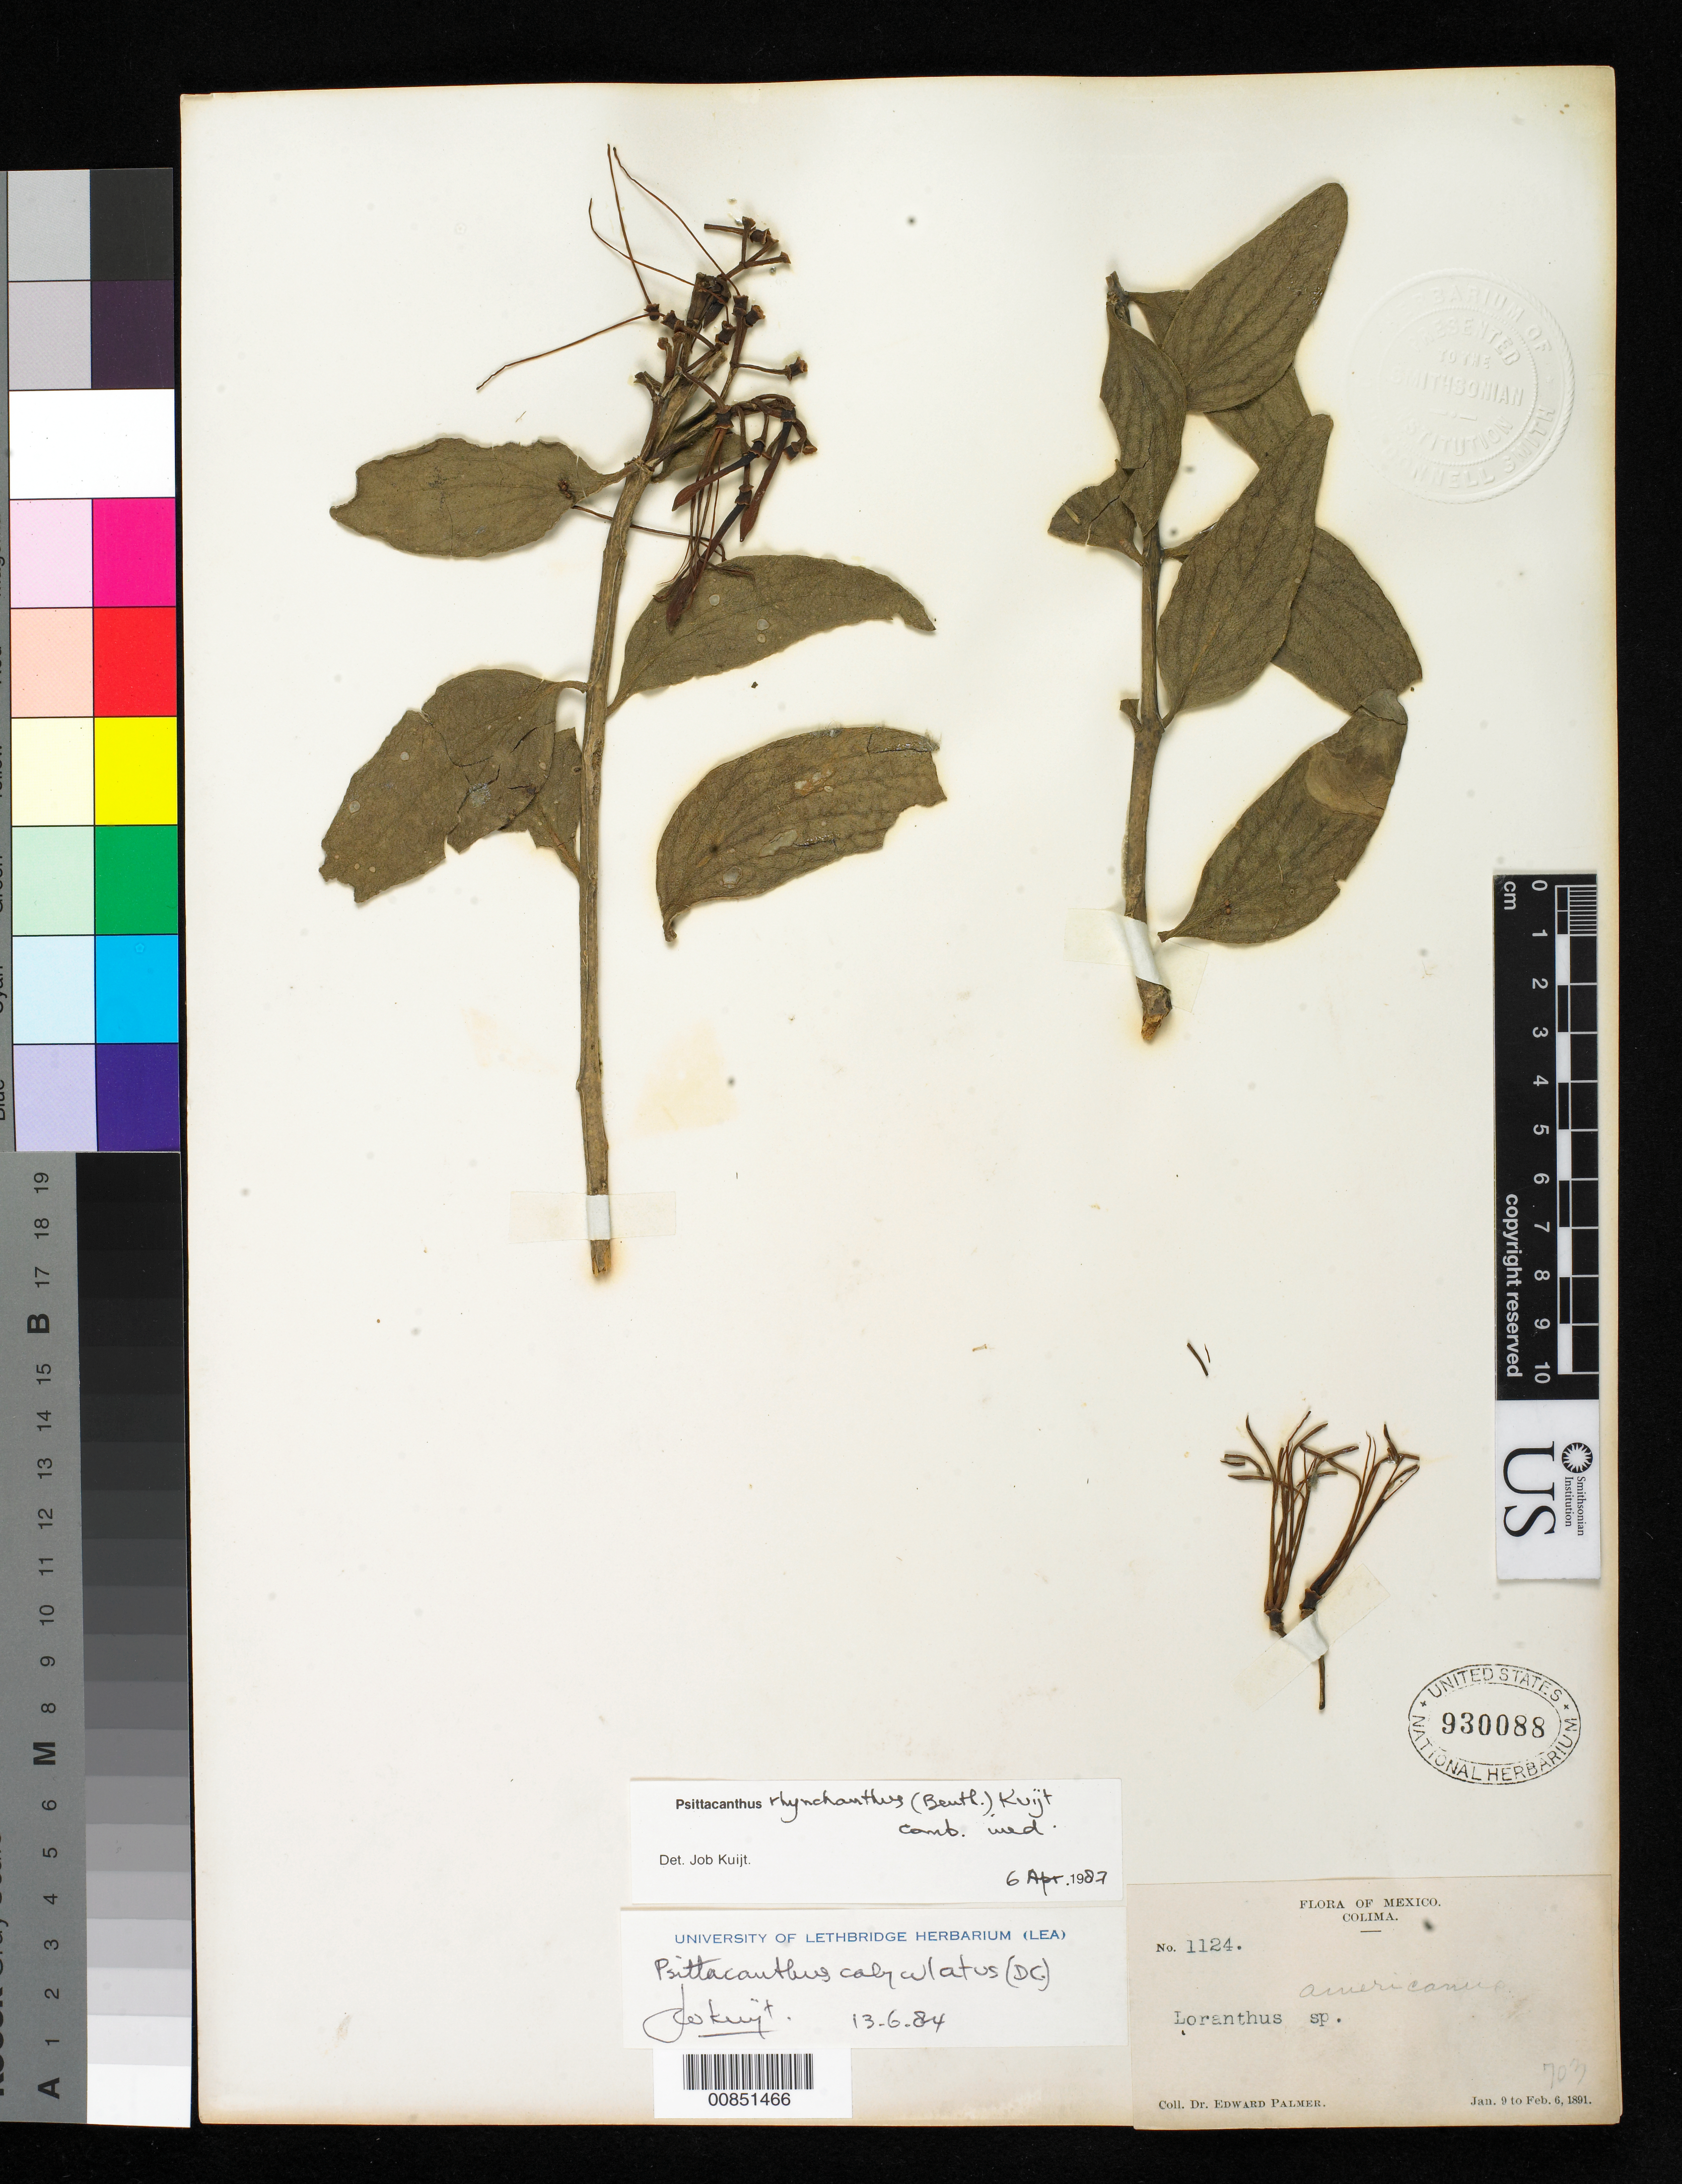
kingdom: Plantae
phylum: Tracheophyta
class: Magnoliopsida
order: Santalales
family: Loranthaceae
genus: Psittacanthus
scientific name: Psittacanthus rhynchanthus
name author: (Benth.) Kuijt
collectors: E. Palmer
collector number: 1124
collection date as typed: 09 Jan 1891 to 06 Feb 1891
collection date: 1891-01-09/1891-02-06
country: Mexico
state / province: Colima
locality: Colima.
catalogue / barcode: US 930088